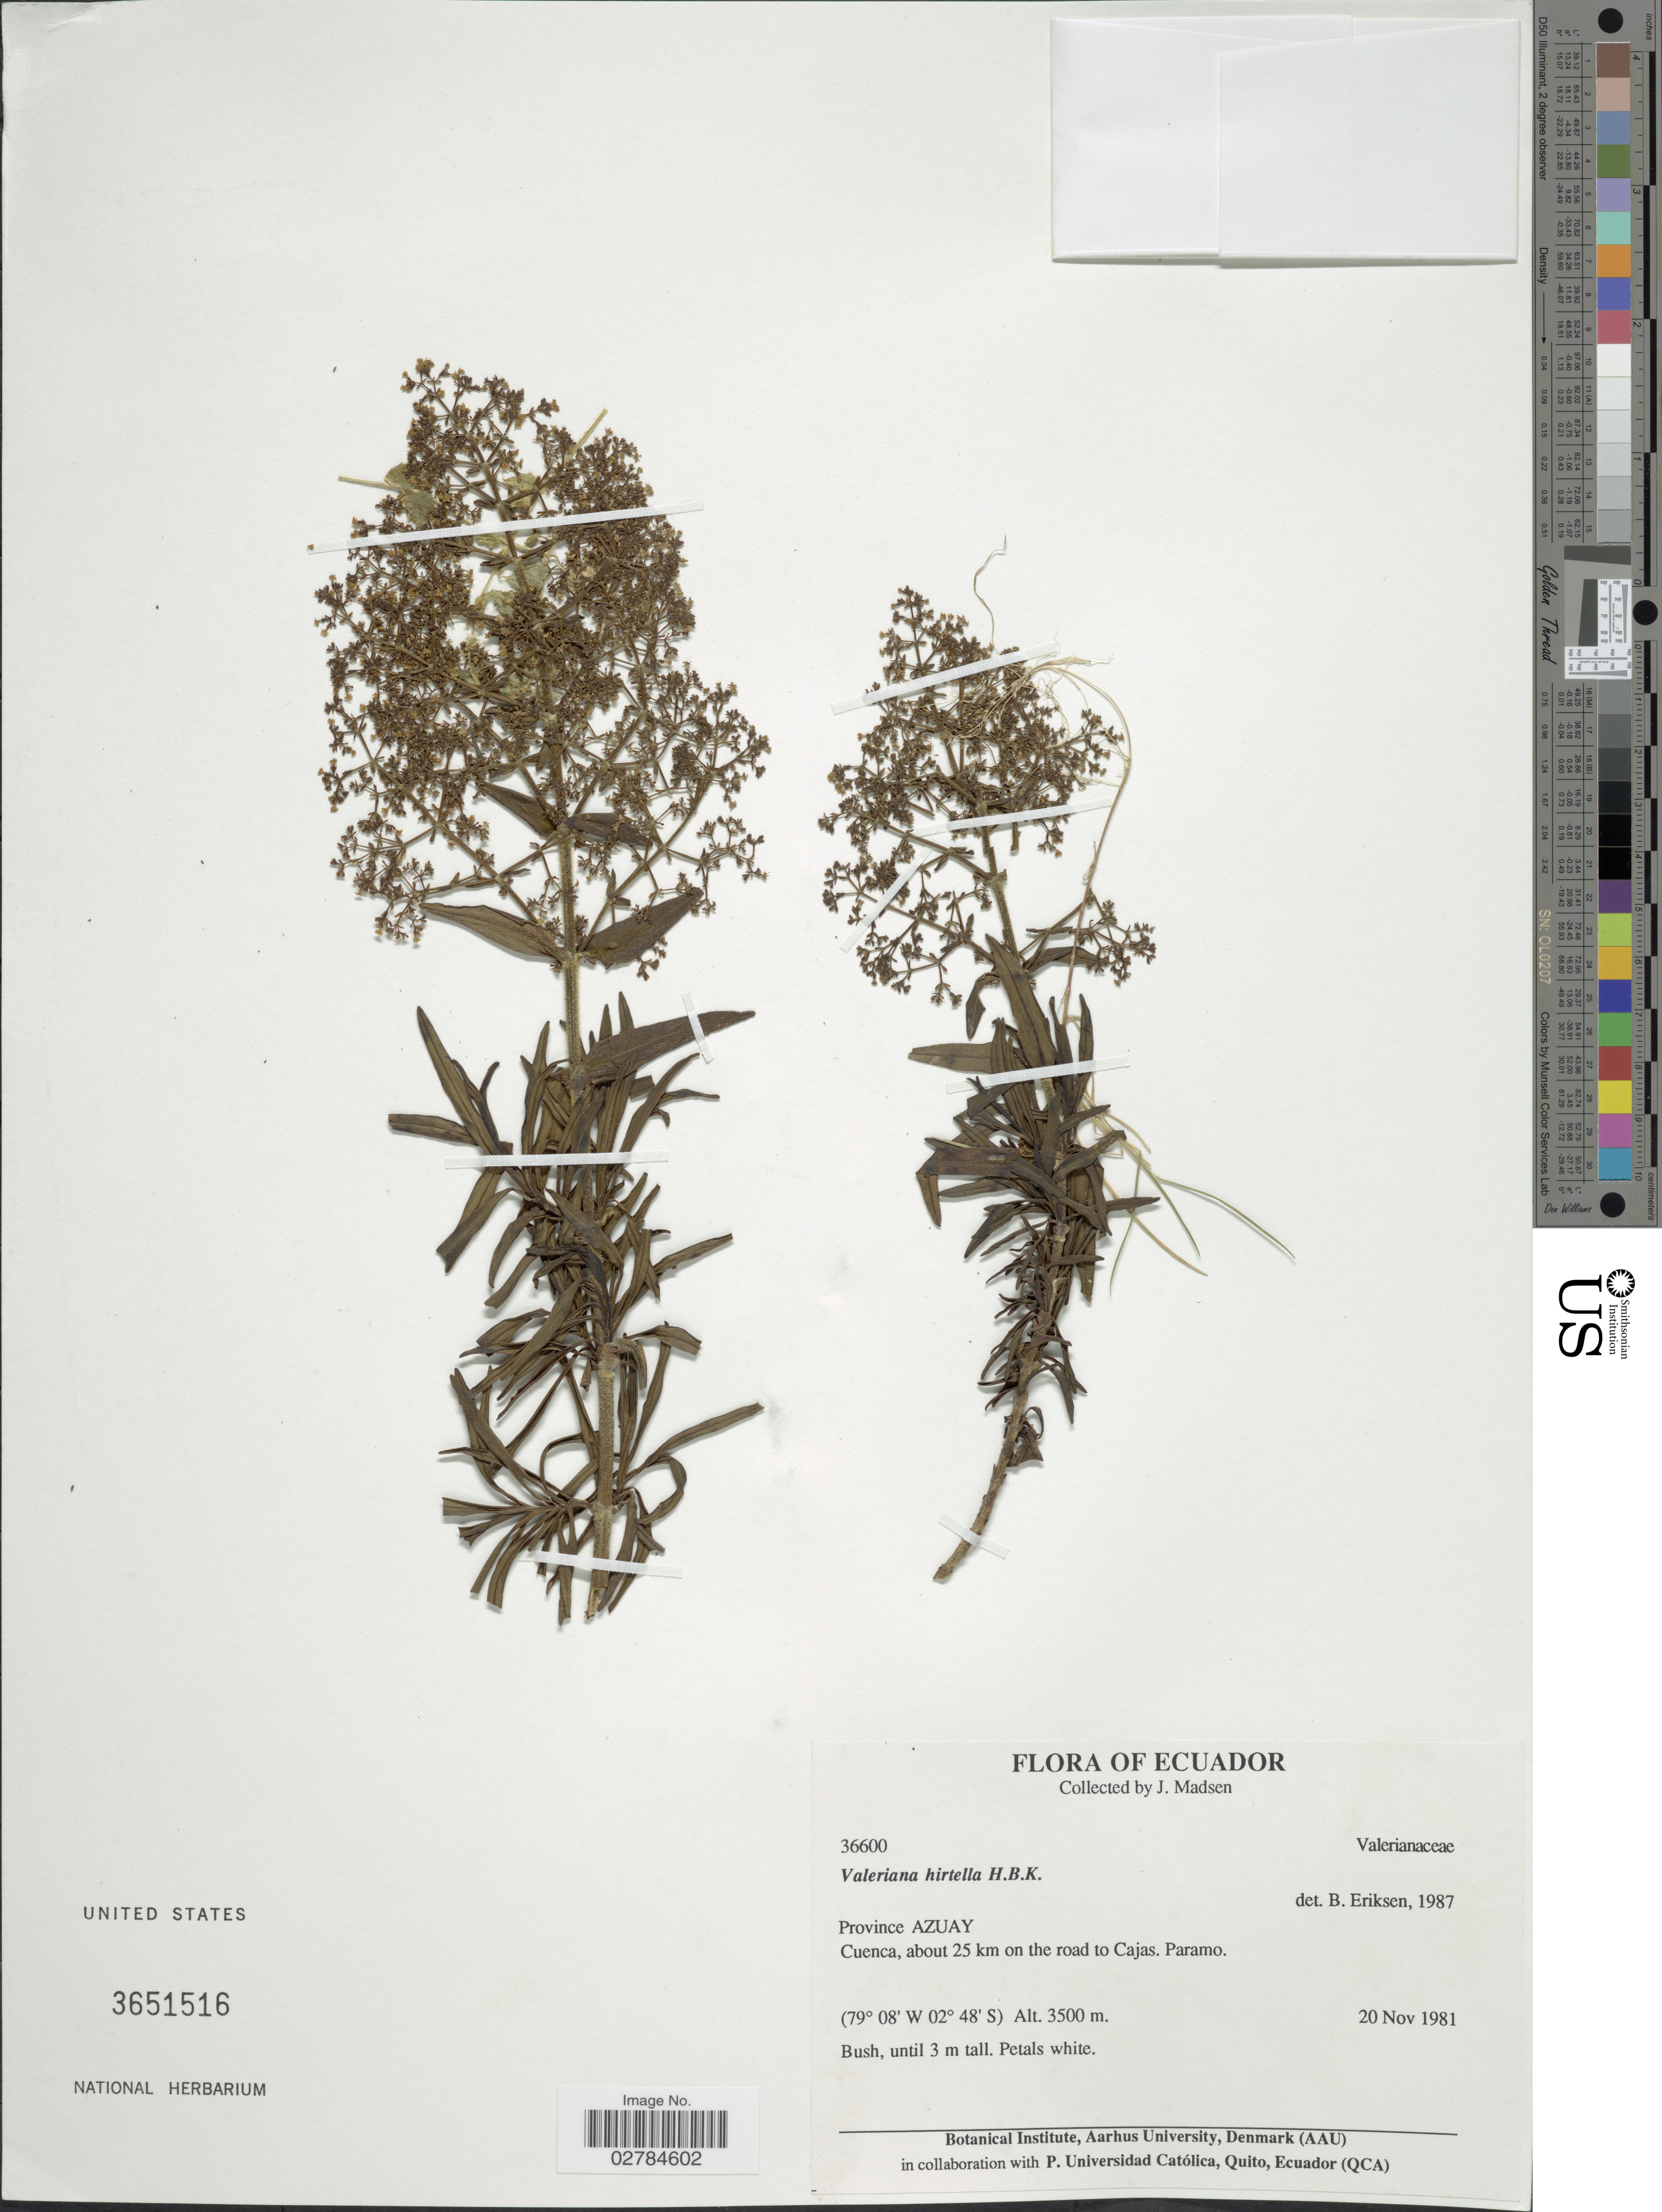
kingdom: Plantae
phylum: Tracheophyta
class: Magnoliopsida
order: Dipsacales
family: Caprifoliaceae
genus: Valeriana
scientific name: Valeriana hirtella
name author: Kunth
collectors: J. Madsen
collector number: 36600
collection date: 1981-11-20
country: Ecuador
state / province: Azuay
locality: Province Azuay. Cuenca, about 25 km on the road to Cajas, Paramo.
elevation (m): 3500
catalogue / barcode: US 3651516